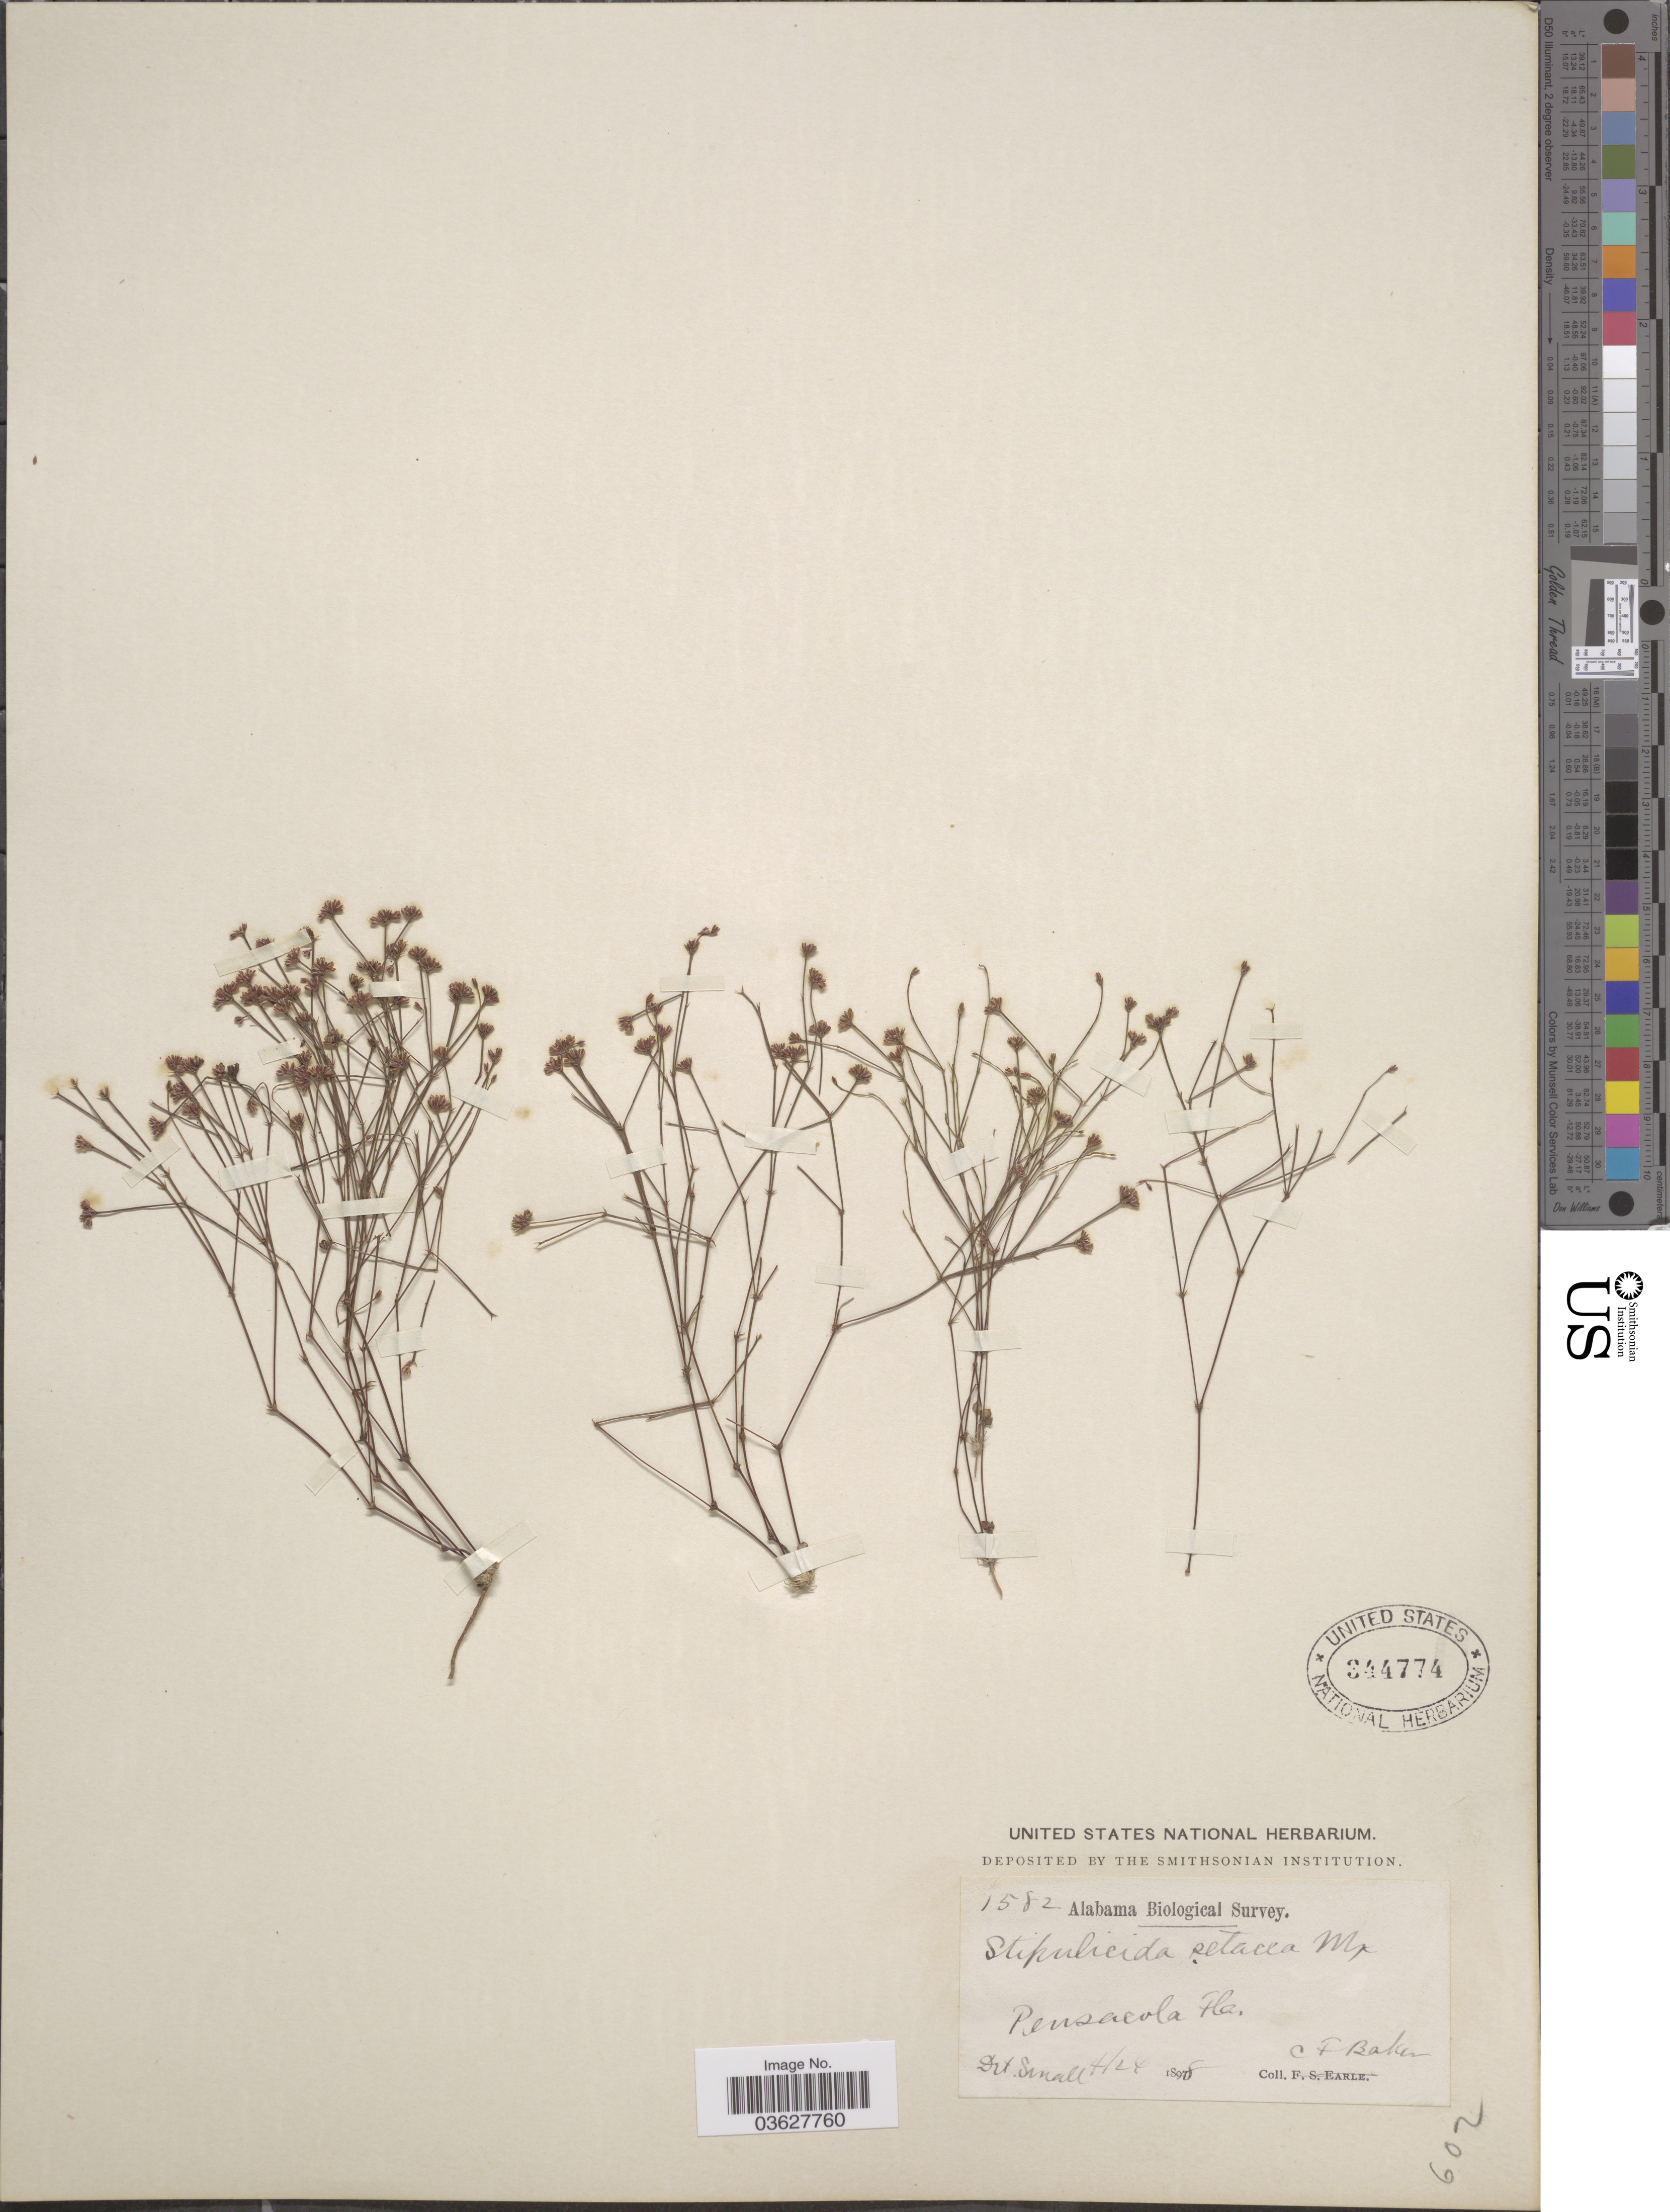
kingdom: Plantae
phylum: Tracheophyta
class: Magnoliopsida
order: Caryophyllales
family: Caryophyllaceae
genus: Stipulicida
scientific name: Stipulicida setacea var. setacea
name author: Michx.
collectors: C. F. Baker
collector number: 1582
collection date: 1898-04-24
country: United States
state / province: Florida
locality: Pensacola.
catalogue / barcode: US 344774